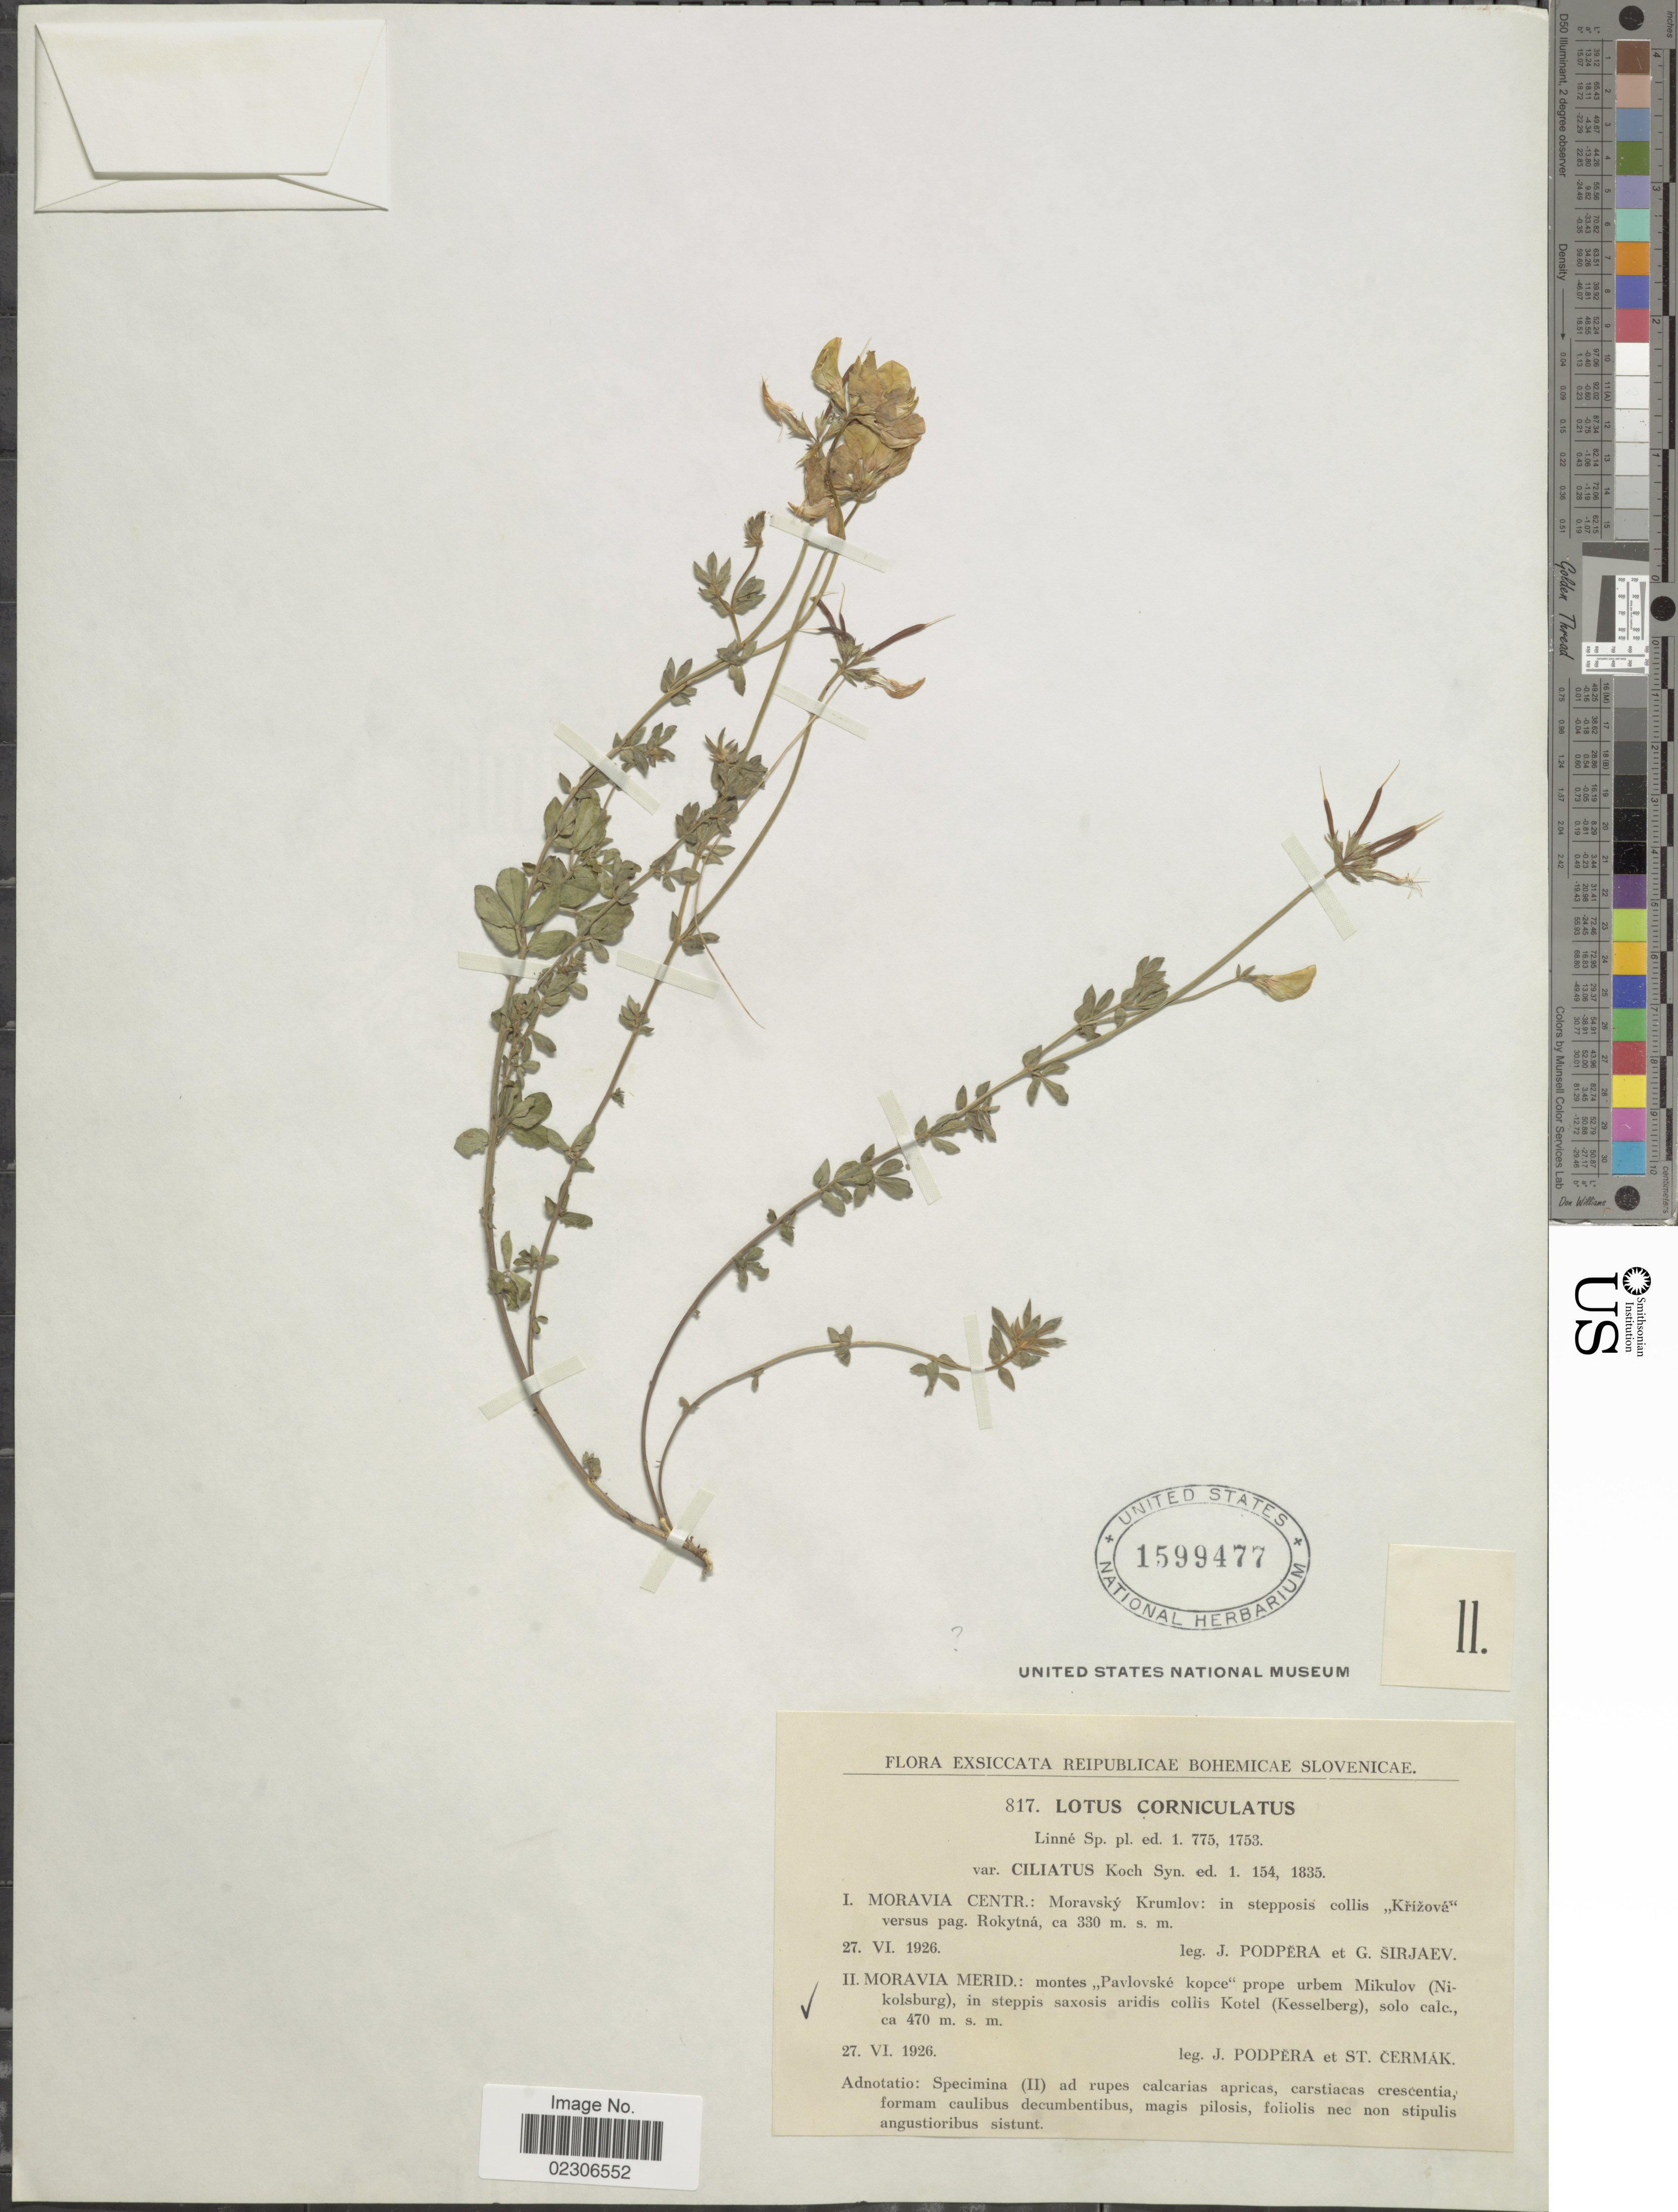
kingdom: Plantae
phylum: Tracheophyta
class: Magnoliopsida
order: Fabales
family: Fabaceae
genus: Lotus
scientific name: Lotus corniculatus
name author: L.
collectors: J. Podpera & S. Čermak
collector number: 817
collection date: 1926-06-27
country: Czechia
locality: Reipublicae Bohemicae Slovenicae. Moravia Merid.: montes Pavlovské kopce prope urbem Mikulov (Nikolsburg), in steppis saxosis aridis collis Kotel (Kesselberg)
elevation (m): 470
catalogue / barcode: US 1599477